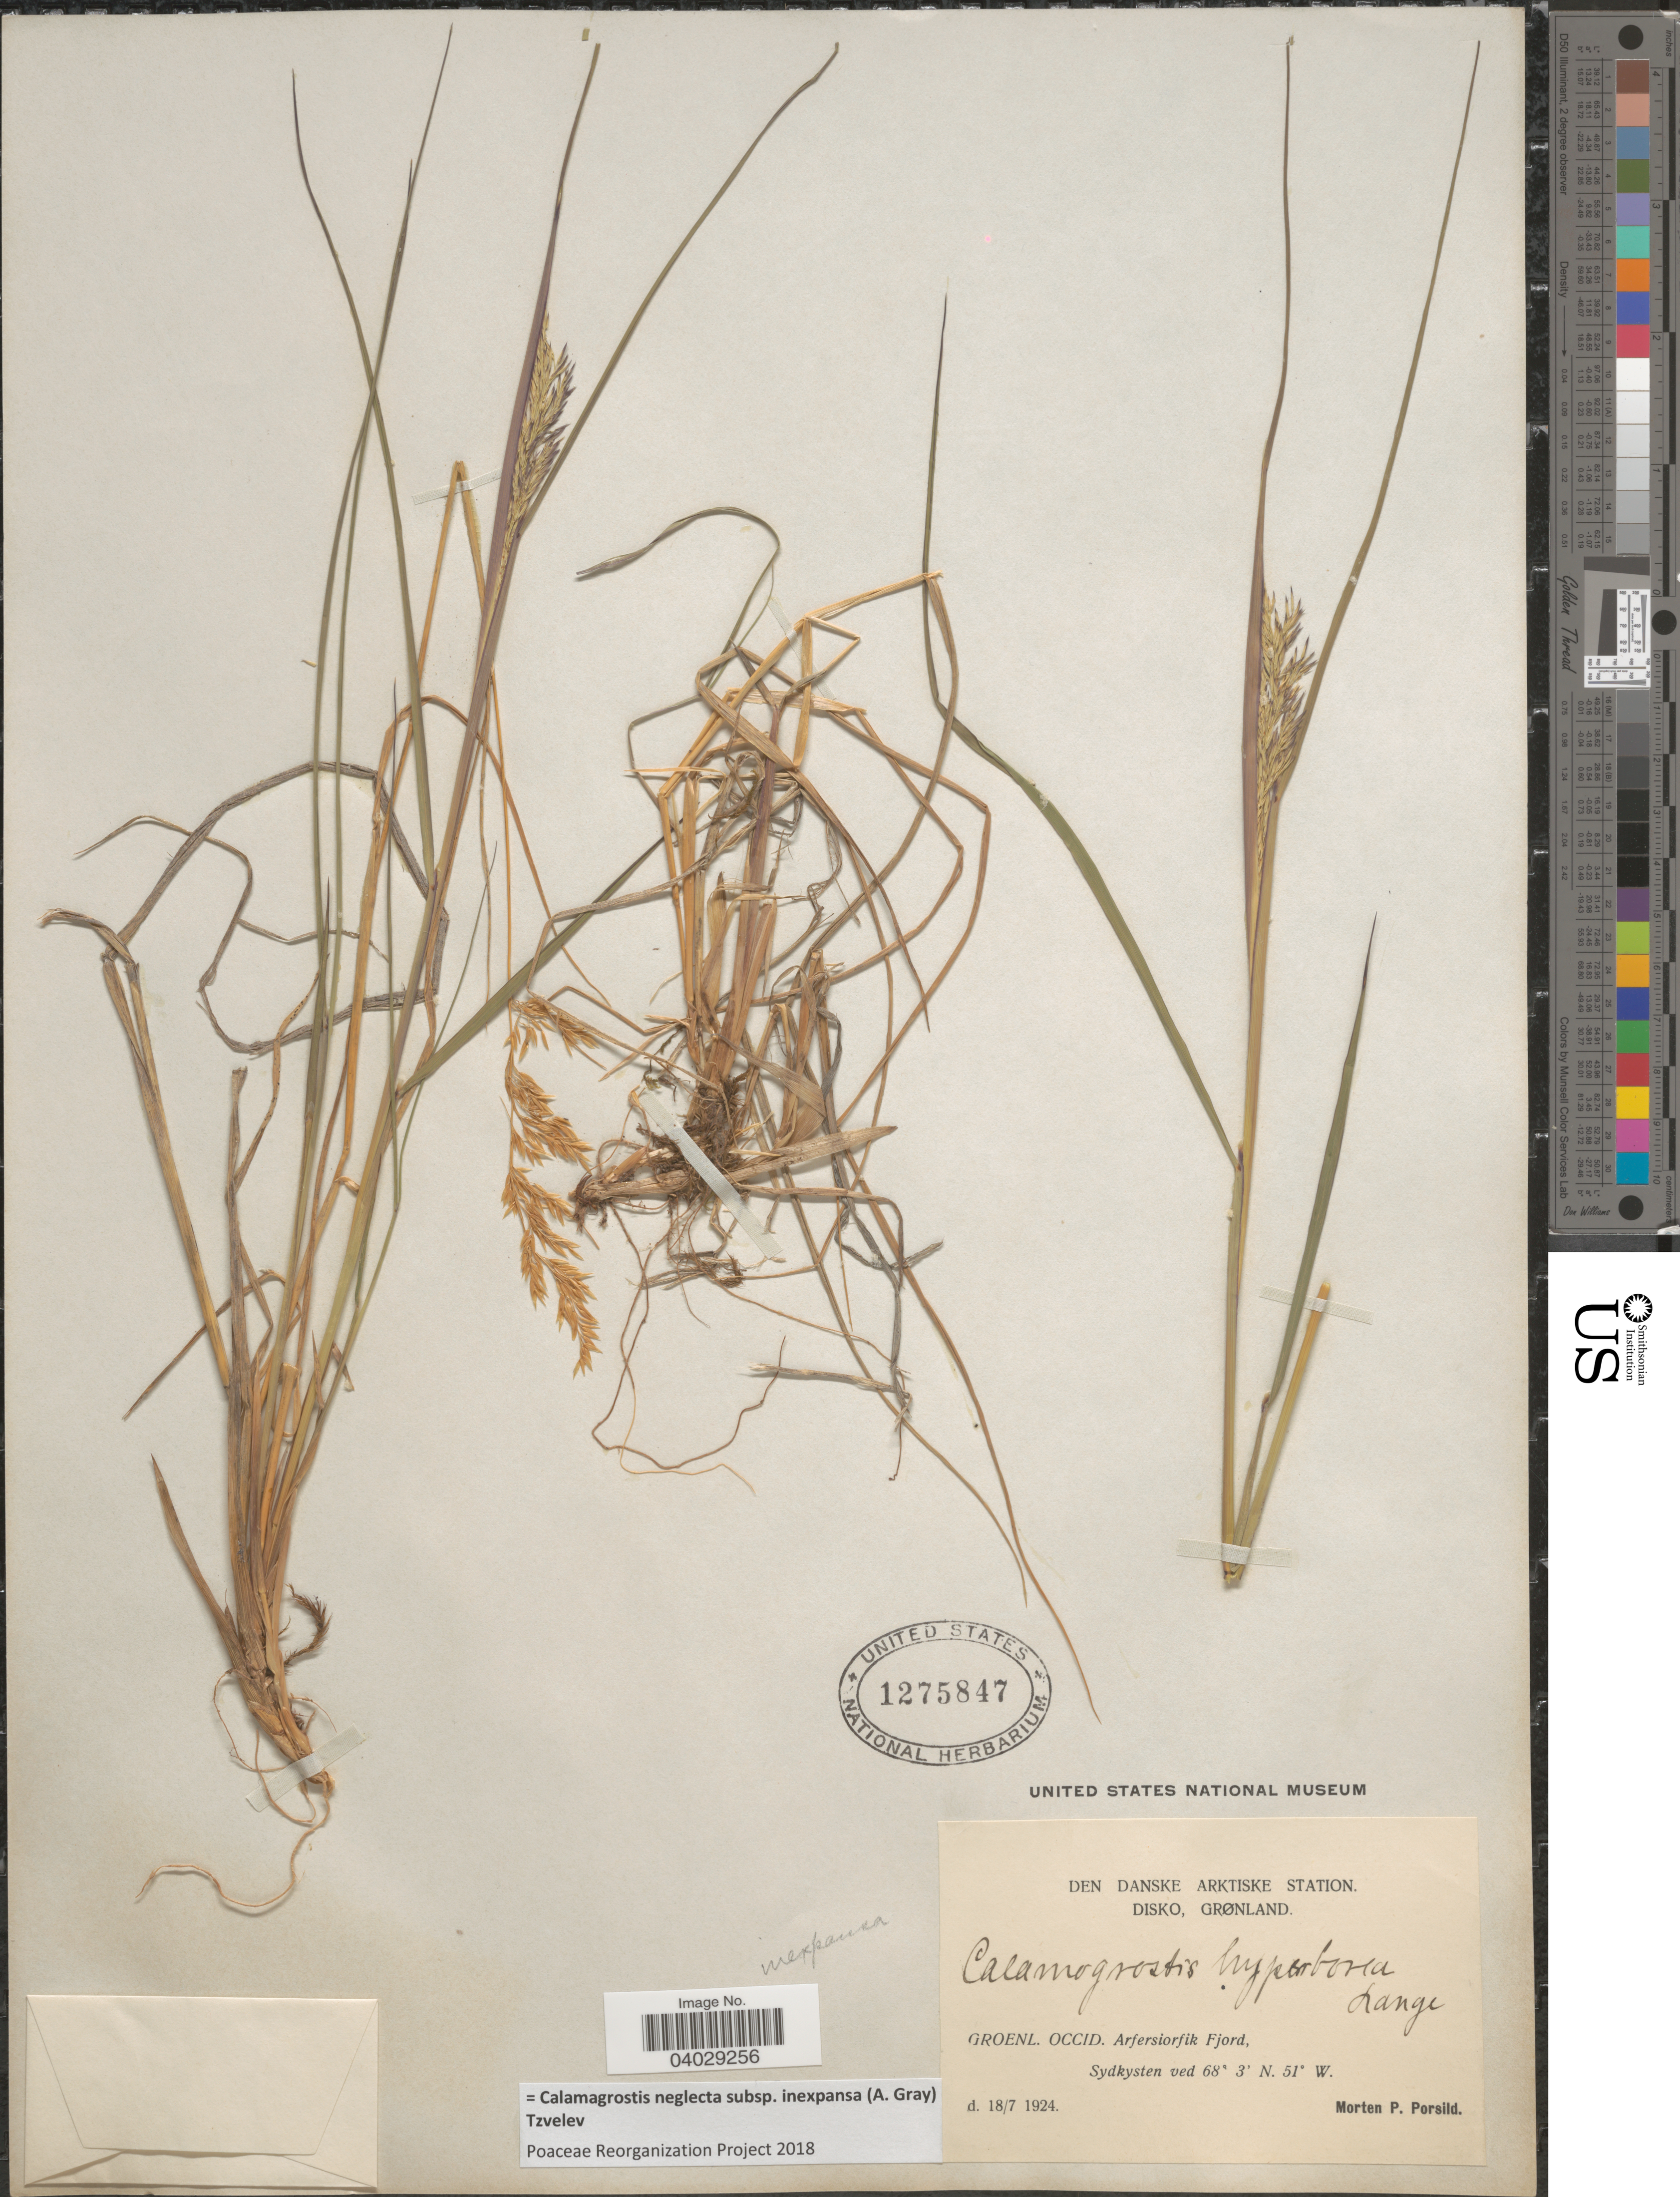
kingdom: Plantae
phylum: Tracheophyta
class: Liliopsida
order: Poales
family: Poaceae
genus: Calamagrostis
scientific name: Calamagrostis neglecta subsp. inexpansa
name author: (A. Gray) Tzvelev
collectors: M. P. Porsild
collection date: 1924-07-18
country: Greenland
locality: Den Danske Arktiske Station. Disko, Grønland. Groenl. Occid. Arfersiorfik Fjord. Sydkysten ved.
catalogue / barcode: US 1275847